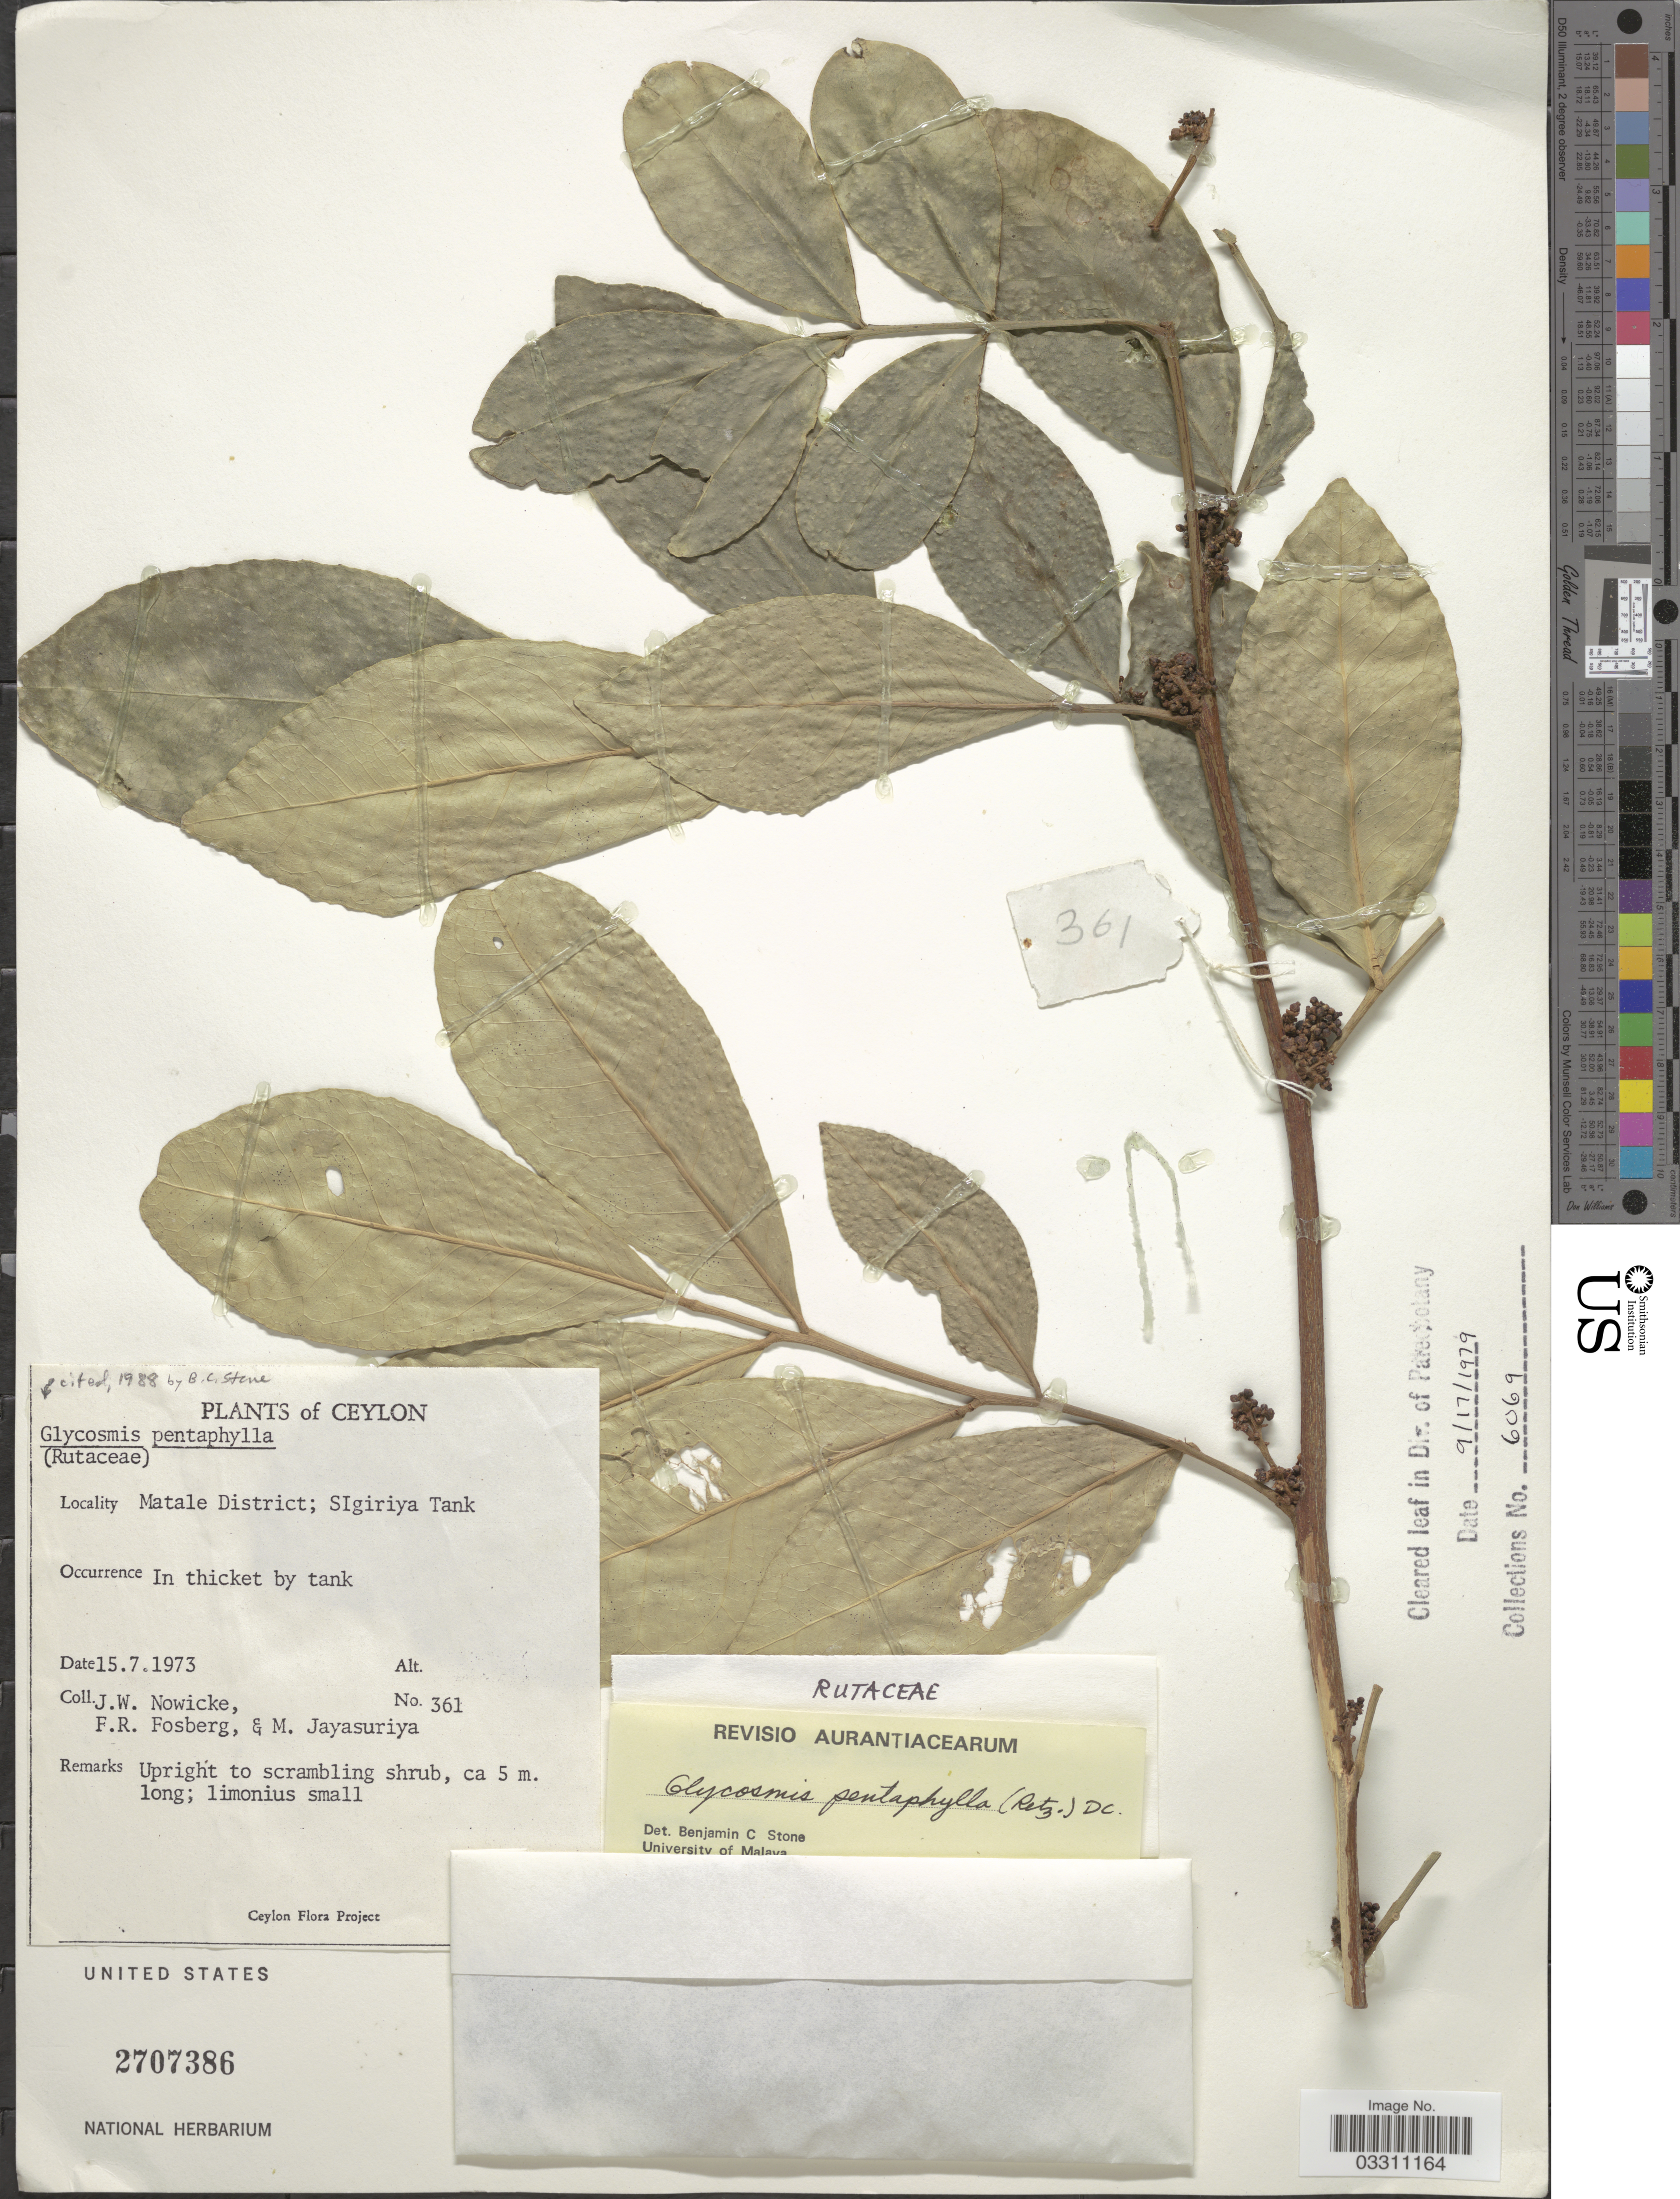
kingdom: Plantae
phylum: Tracheophyta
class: Magnoliopsida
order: Sapindales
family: Rutaceae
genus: Glycosmis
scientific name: Glycosmis pentaphylla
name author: (Retz.) DC.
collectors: J. W. Nowicke, F. R. Fosberg & M. Jayasuriya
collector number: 361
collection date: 1973-07-15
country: Sri Lanka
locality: Ceylon. Matale District; SIgiriya Tank.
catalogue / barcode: US 2707386